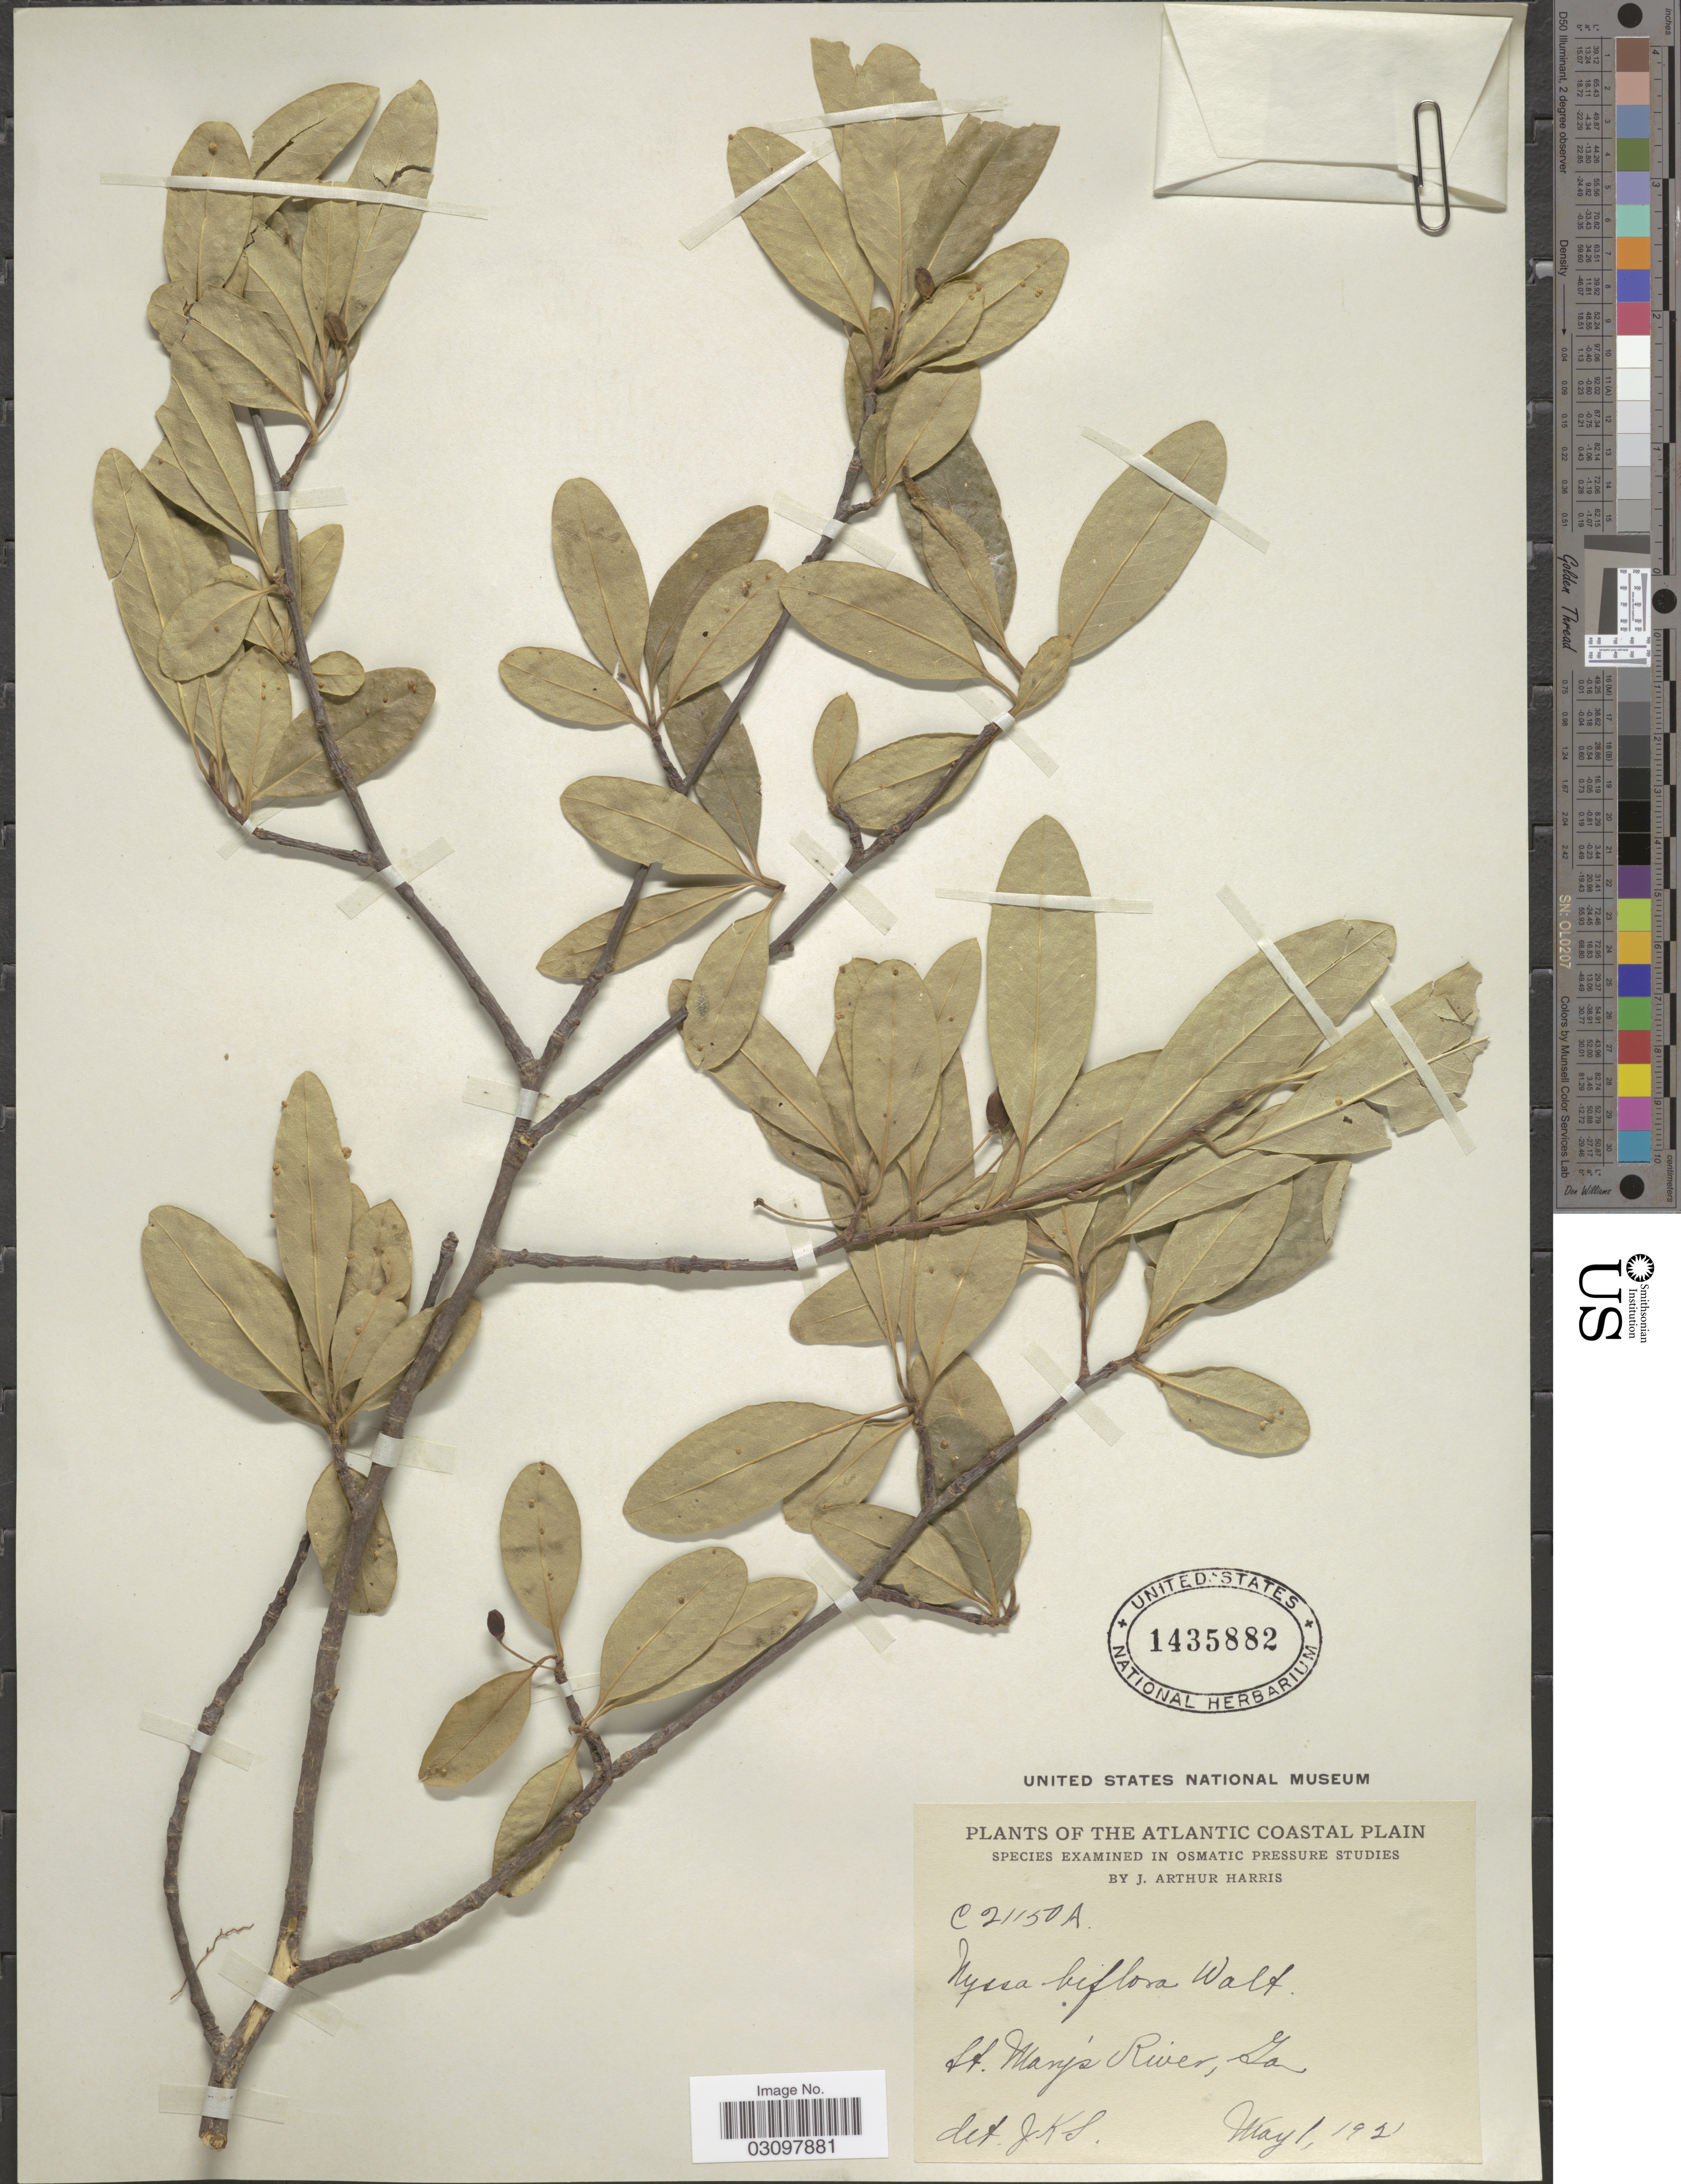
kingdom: Plantae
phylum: Tracheophyta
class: Magnoliopsida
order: Cornales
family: Nyssaceae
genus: Nyssa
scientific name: Nyssa biflora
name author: Walter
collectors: J. A. Harris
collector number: C21150A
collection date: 1921-05-01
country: United States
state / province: Georgia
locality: The Atlantic Coastal Plain. St. Mary's River, Ga.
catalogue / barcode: US 1435882